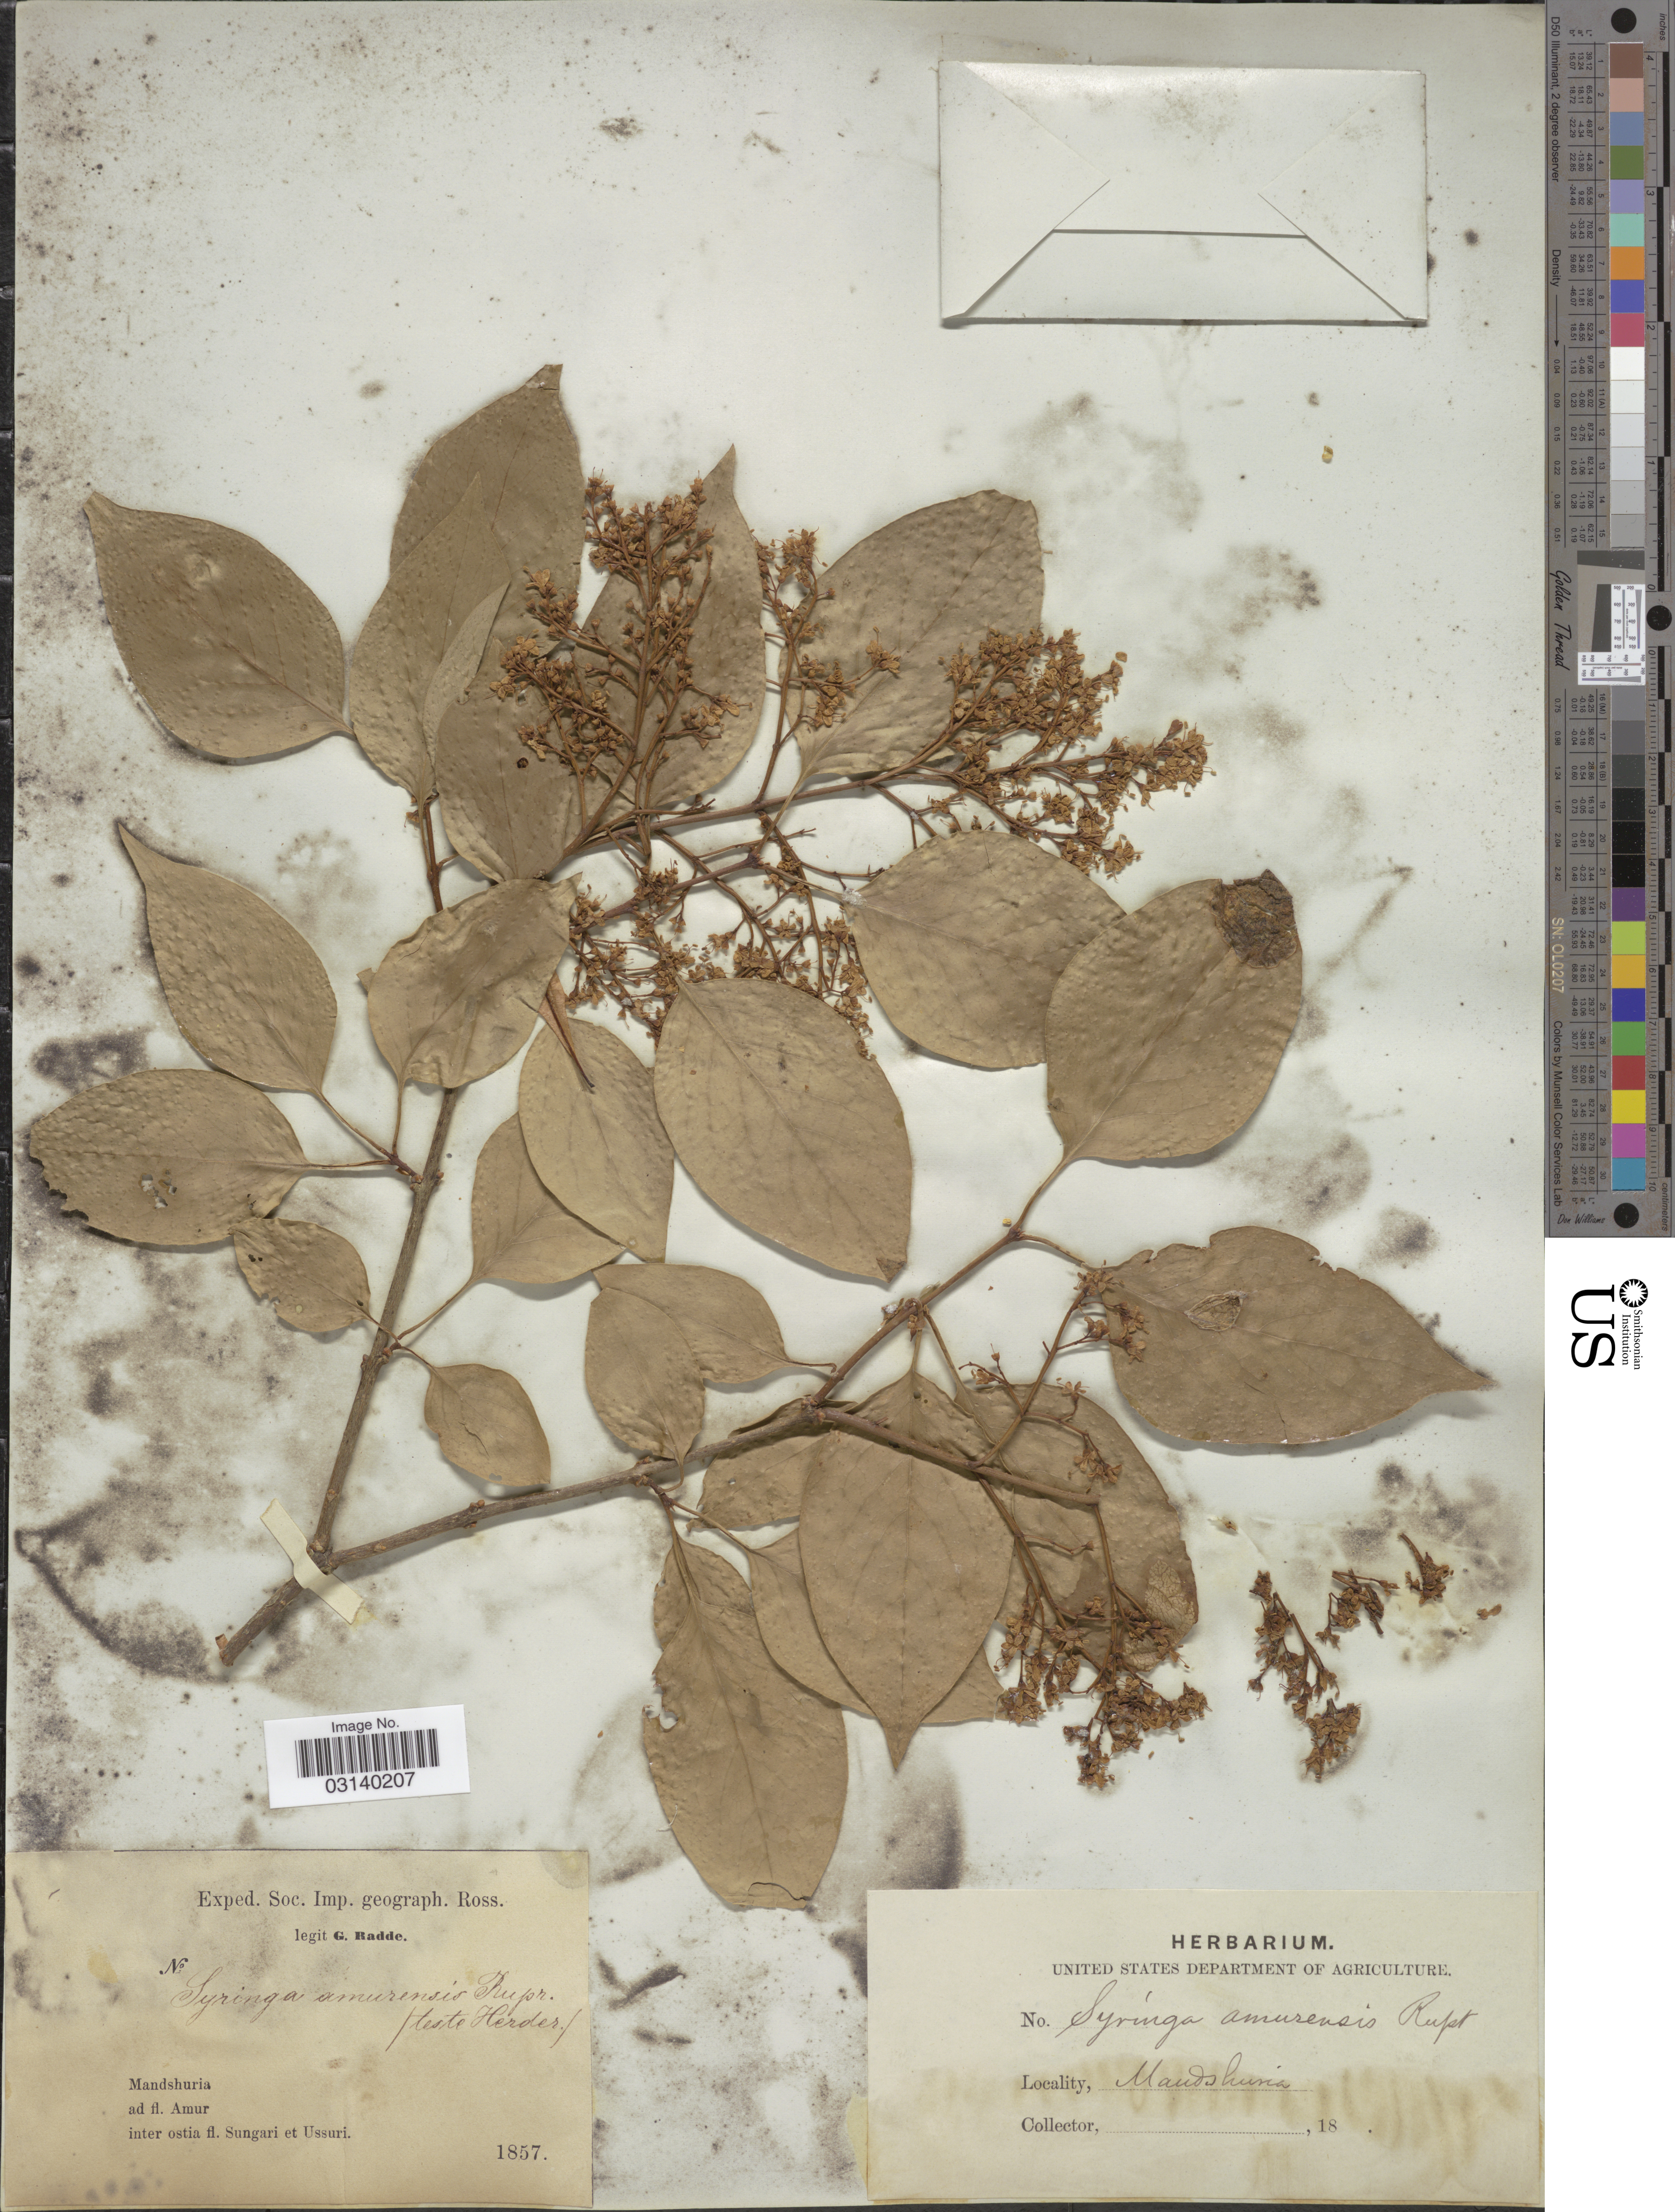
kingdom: Plantae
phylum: Tracheophyta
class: Magnoliopsida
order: Lamiales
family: Oleaceae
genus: Syringa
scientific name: Syringa amurensis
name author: Rupr.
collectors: G. Radde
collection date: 1857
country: Russian Federation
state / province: Amur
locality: Mandshuria. Inter ostia fl. Sungari et Ussuri.